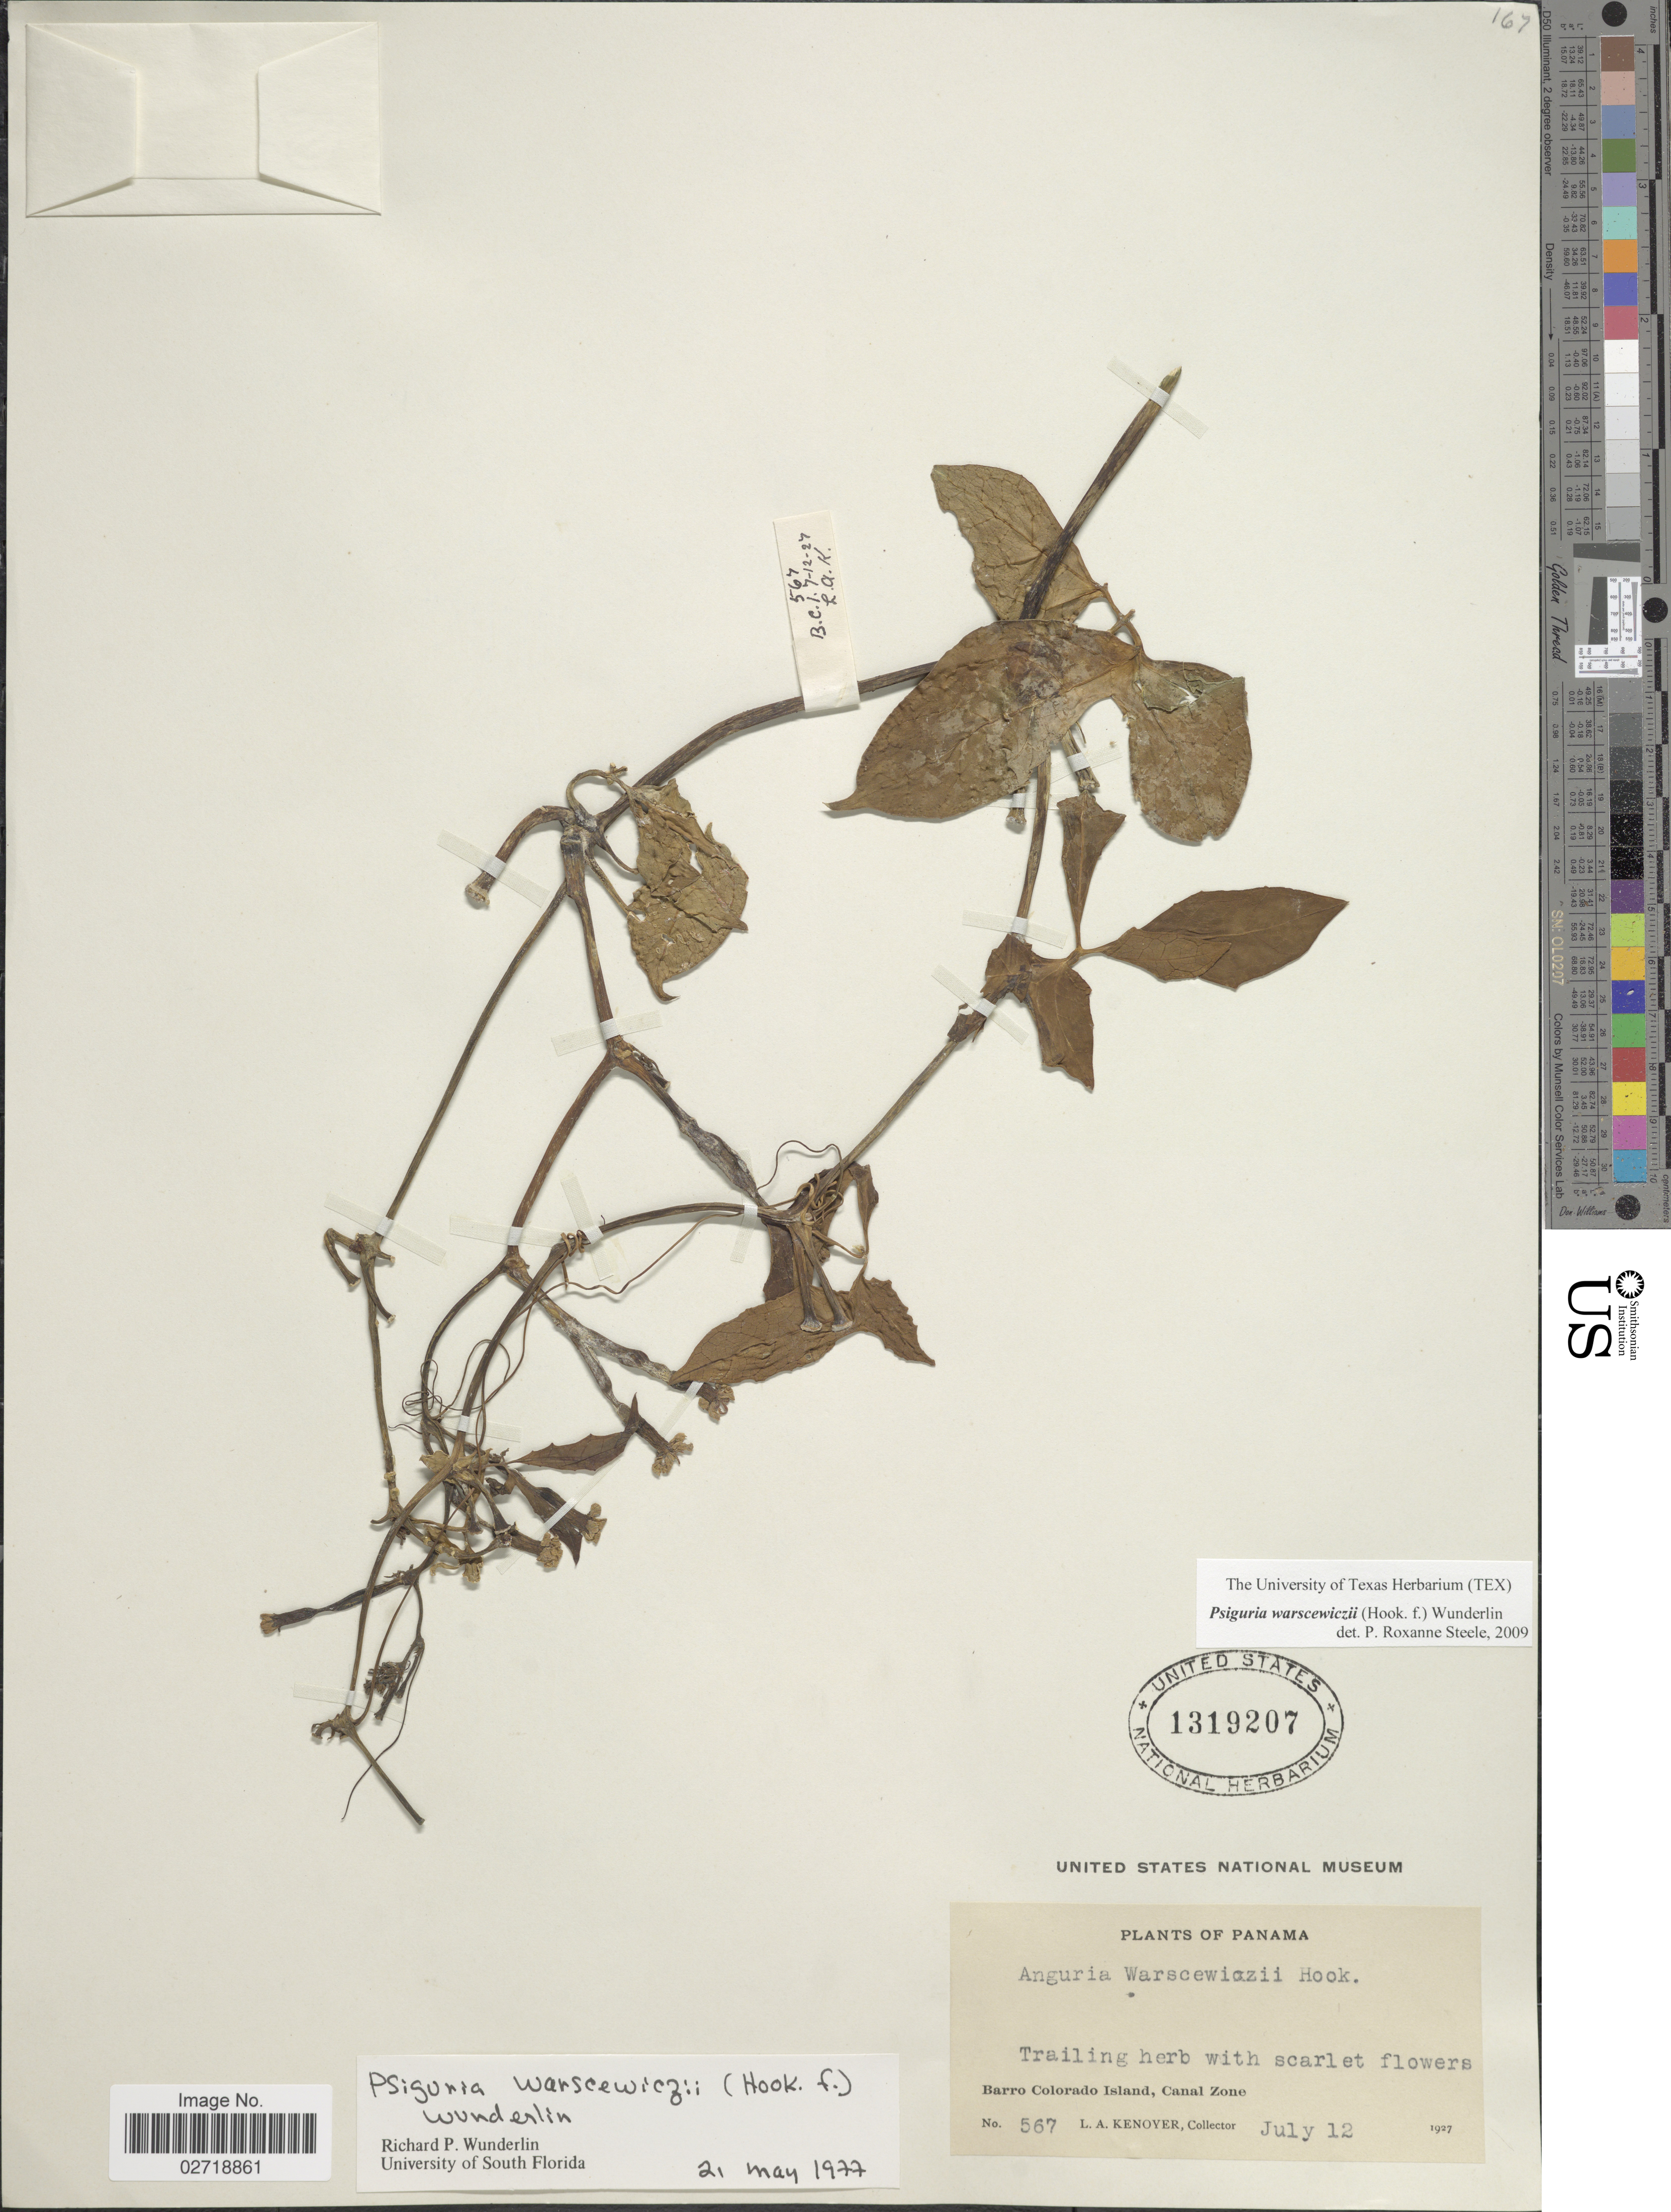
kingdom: Plantae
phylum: Tracheophyta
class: Magnoliopsida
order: Cucurbitales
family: Cucurbitaceae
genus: Psiguria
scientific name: Psiguria warscewiczii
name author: (Hook. f.) Wunderlin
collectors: L. Kenover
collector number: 567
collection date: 1927-07-12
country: Panama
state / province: Panamá Oeste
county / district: Canal Zone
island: Barro Colorado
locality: Barro Colorado Island. Canal Zone.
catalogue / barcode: US 1319207